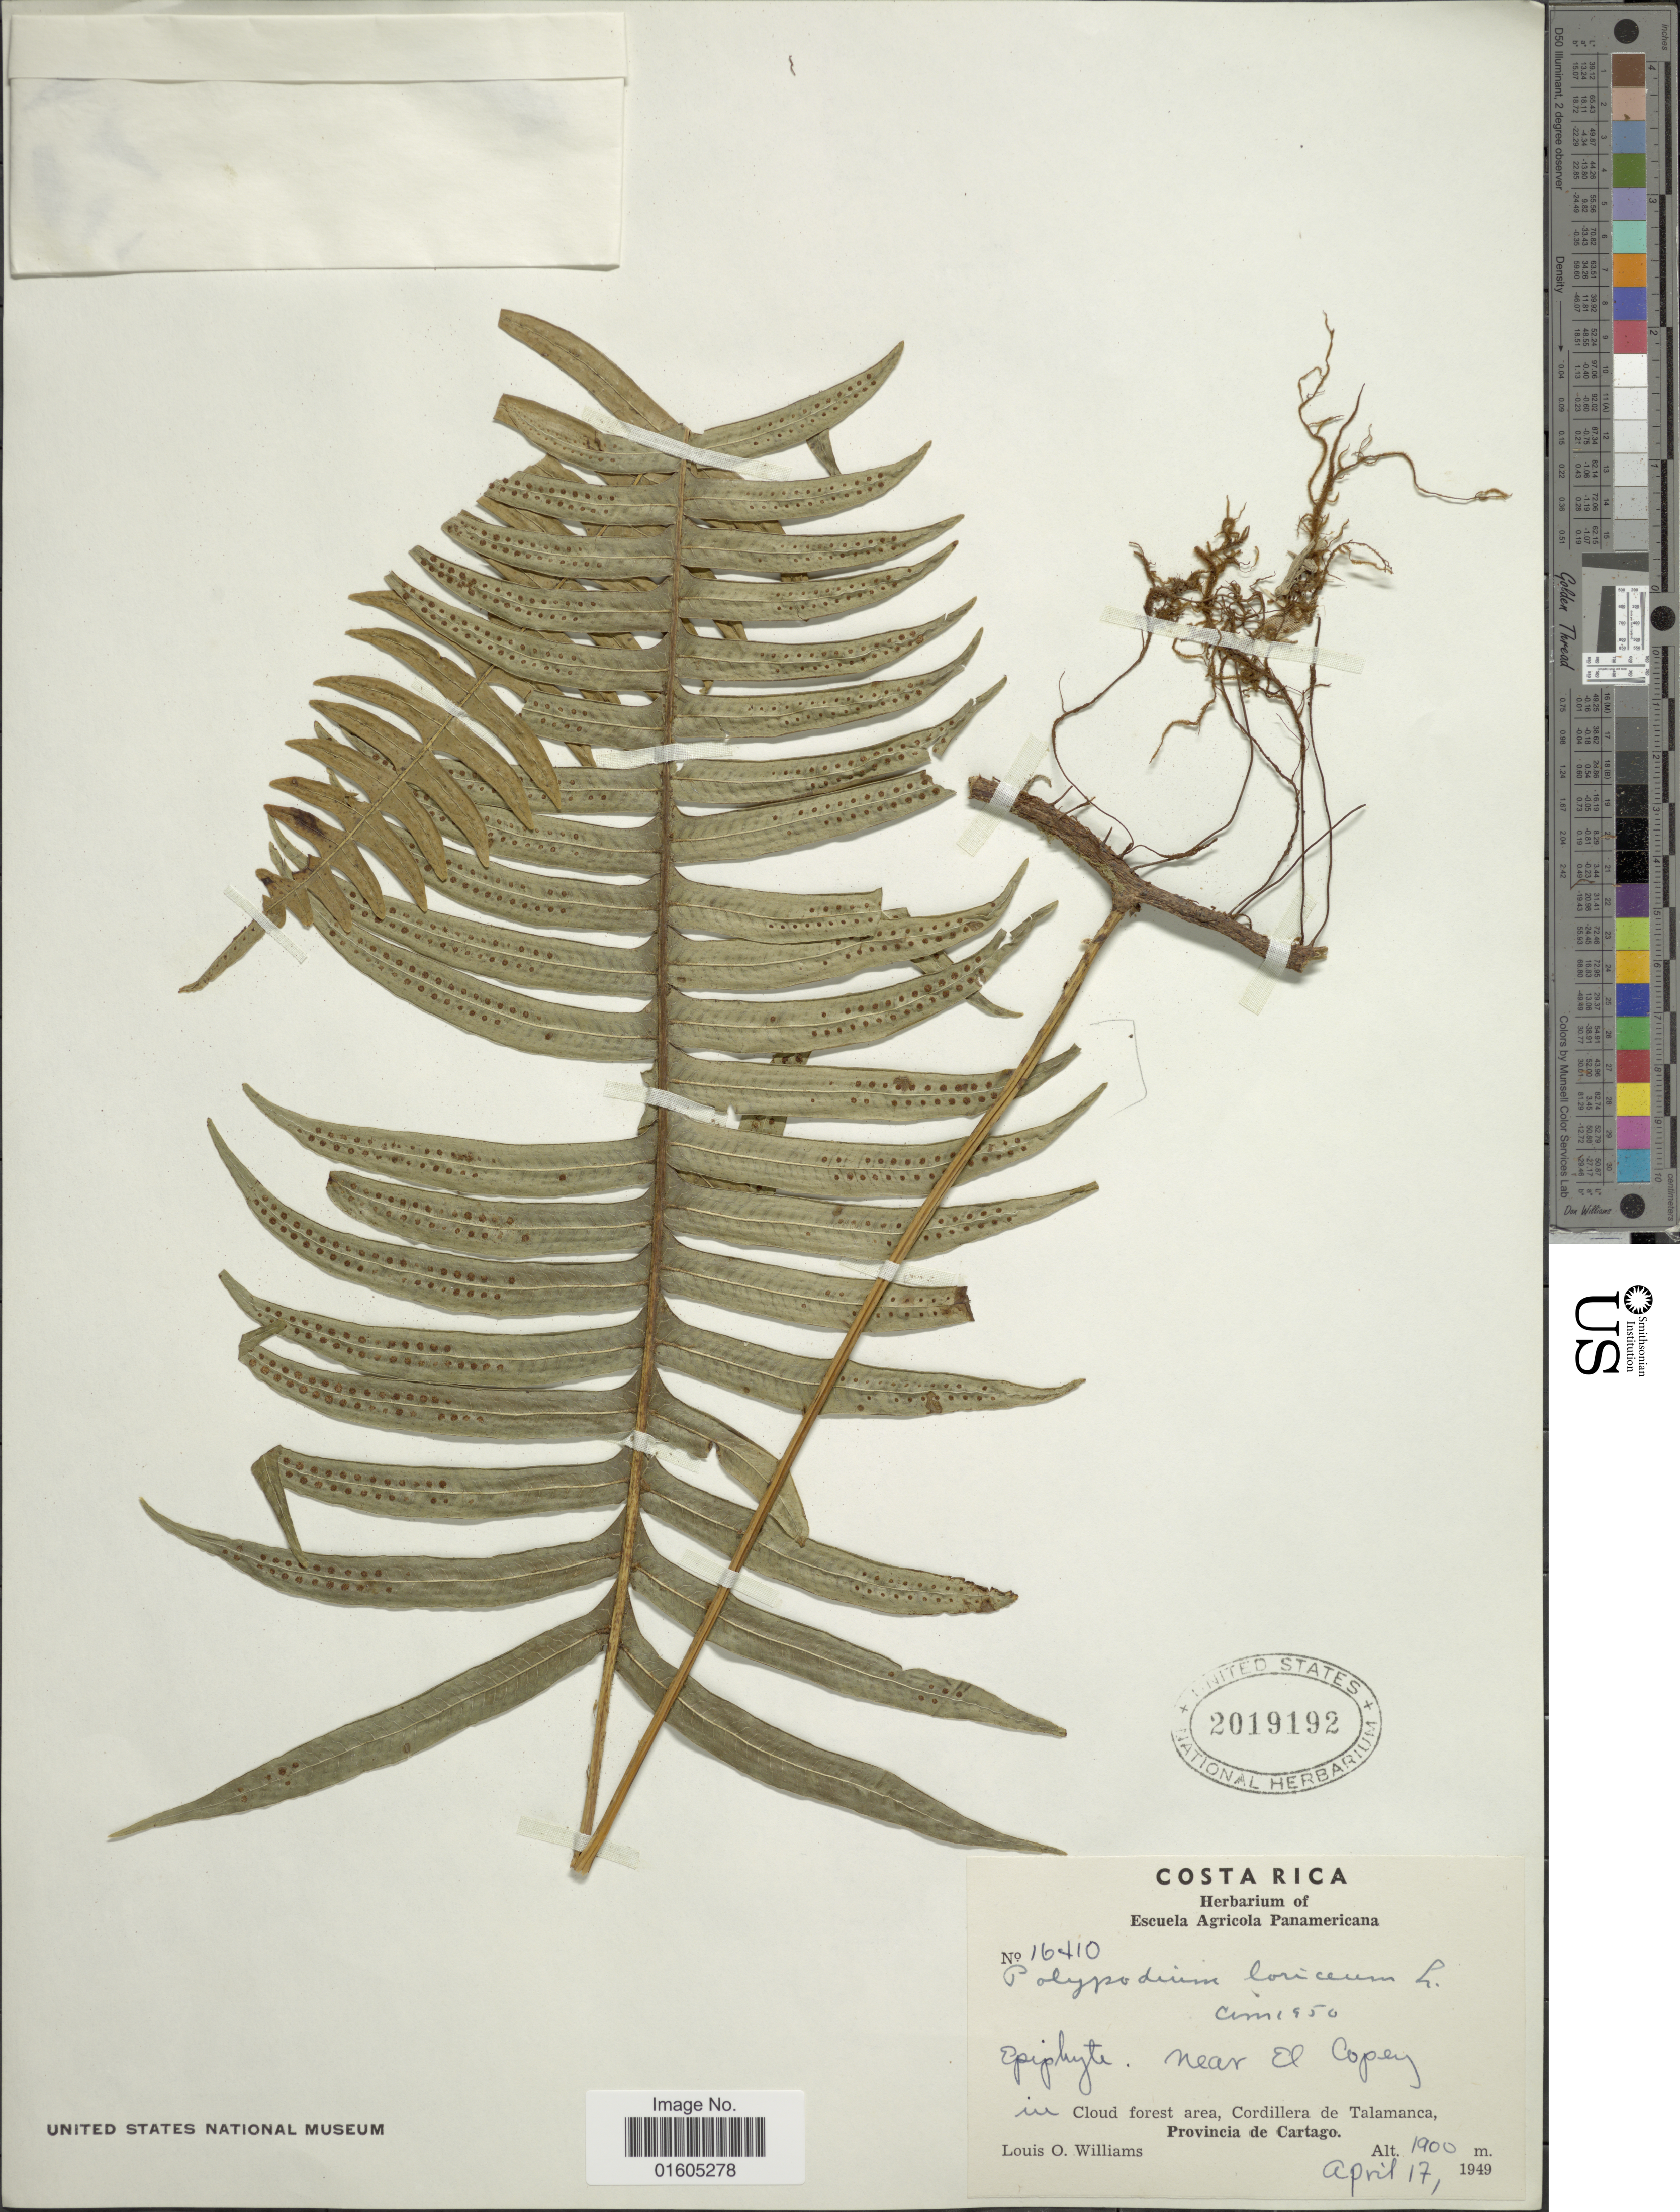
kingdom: Plantae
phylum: Tracheophyta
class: Polypodiopsida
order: Polypodiales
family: Polypodiaceae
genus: Serpocaulon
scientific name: Serpocaulon loriceum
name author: (L.) A.R. Sm.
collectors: L. O. Williams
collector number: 16410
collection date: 1949-04-17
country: Costa Rica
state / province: Cartago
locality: Costa Rica. Cloud forest area, Cordillera de Talamanca. Provincia de Cartago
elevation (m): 1900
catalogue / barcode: US 2019192